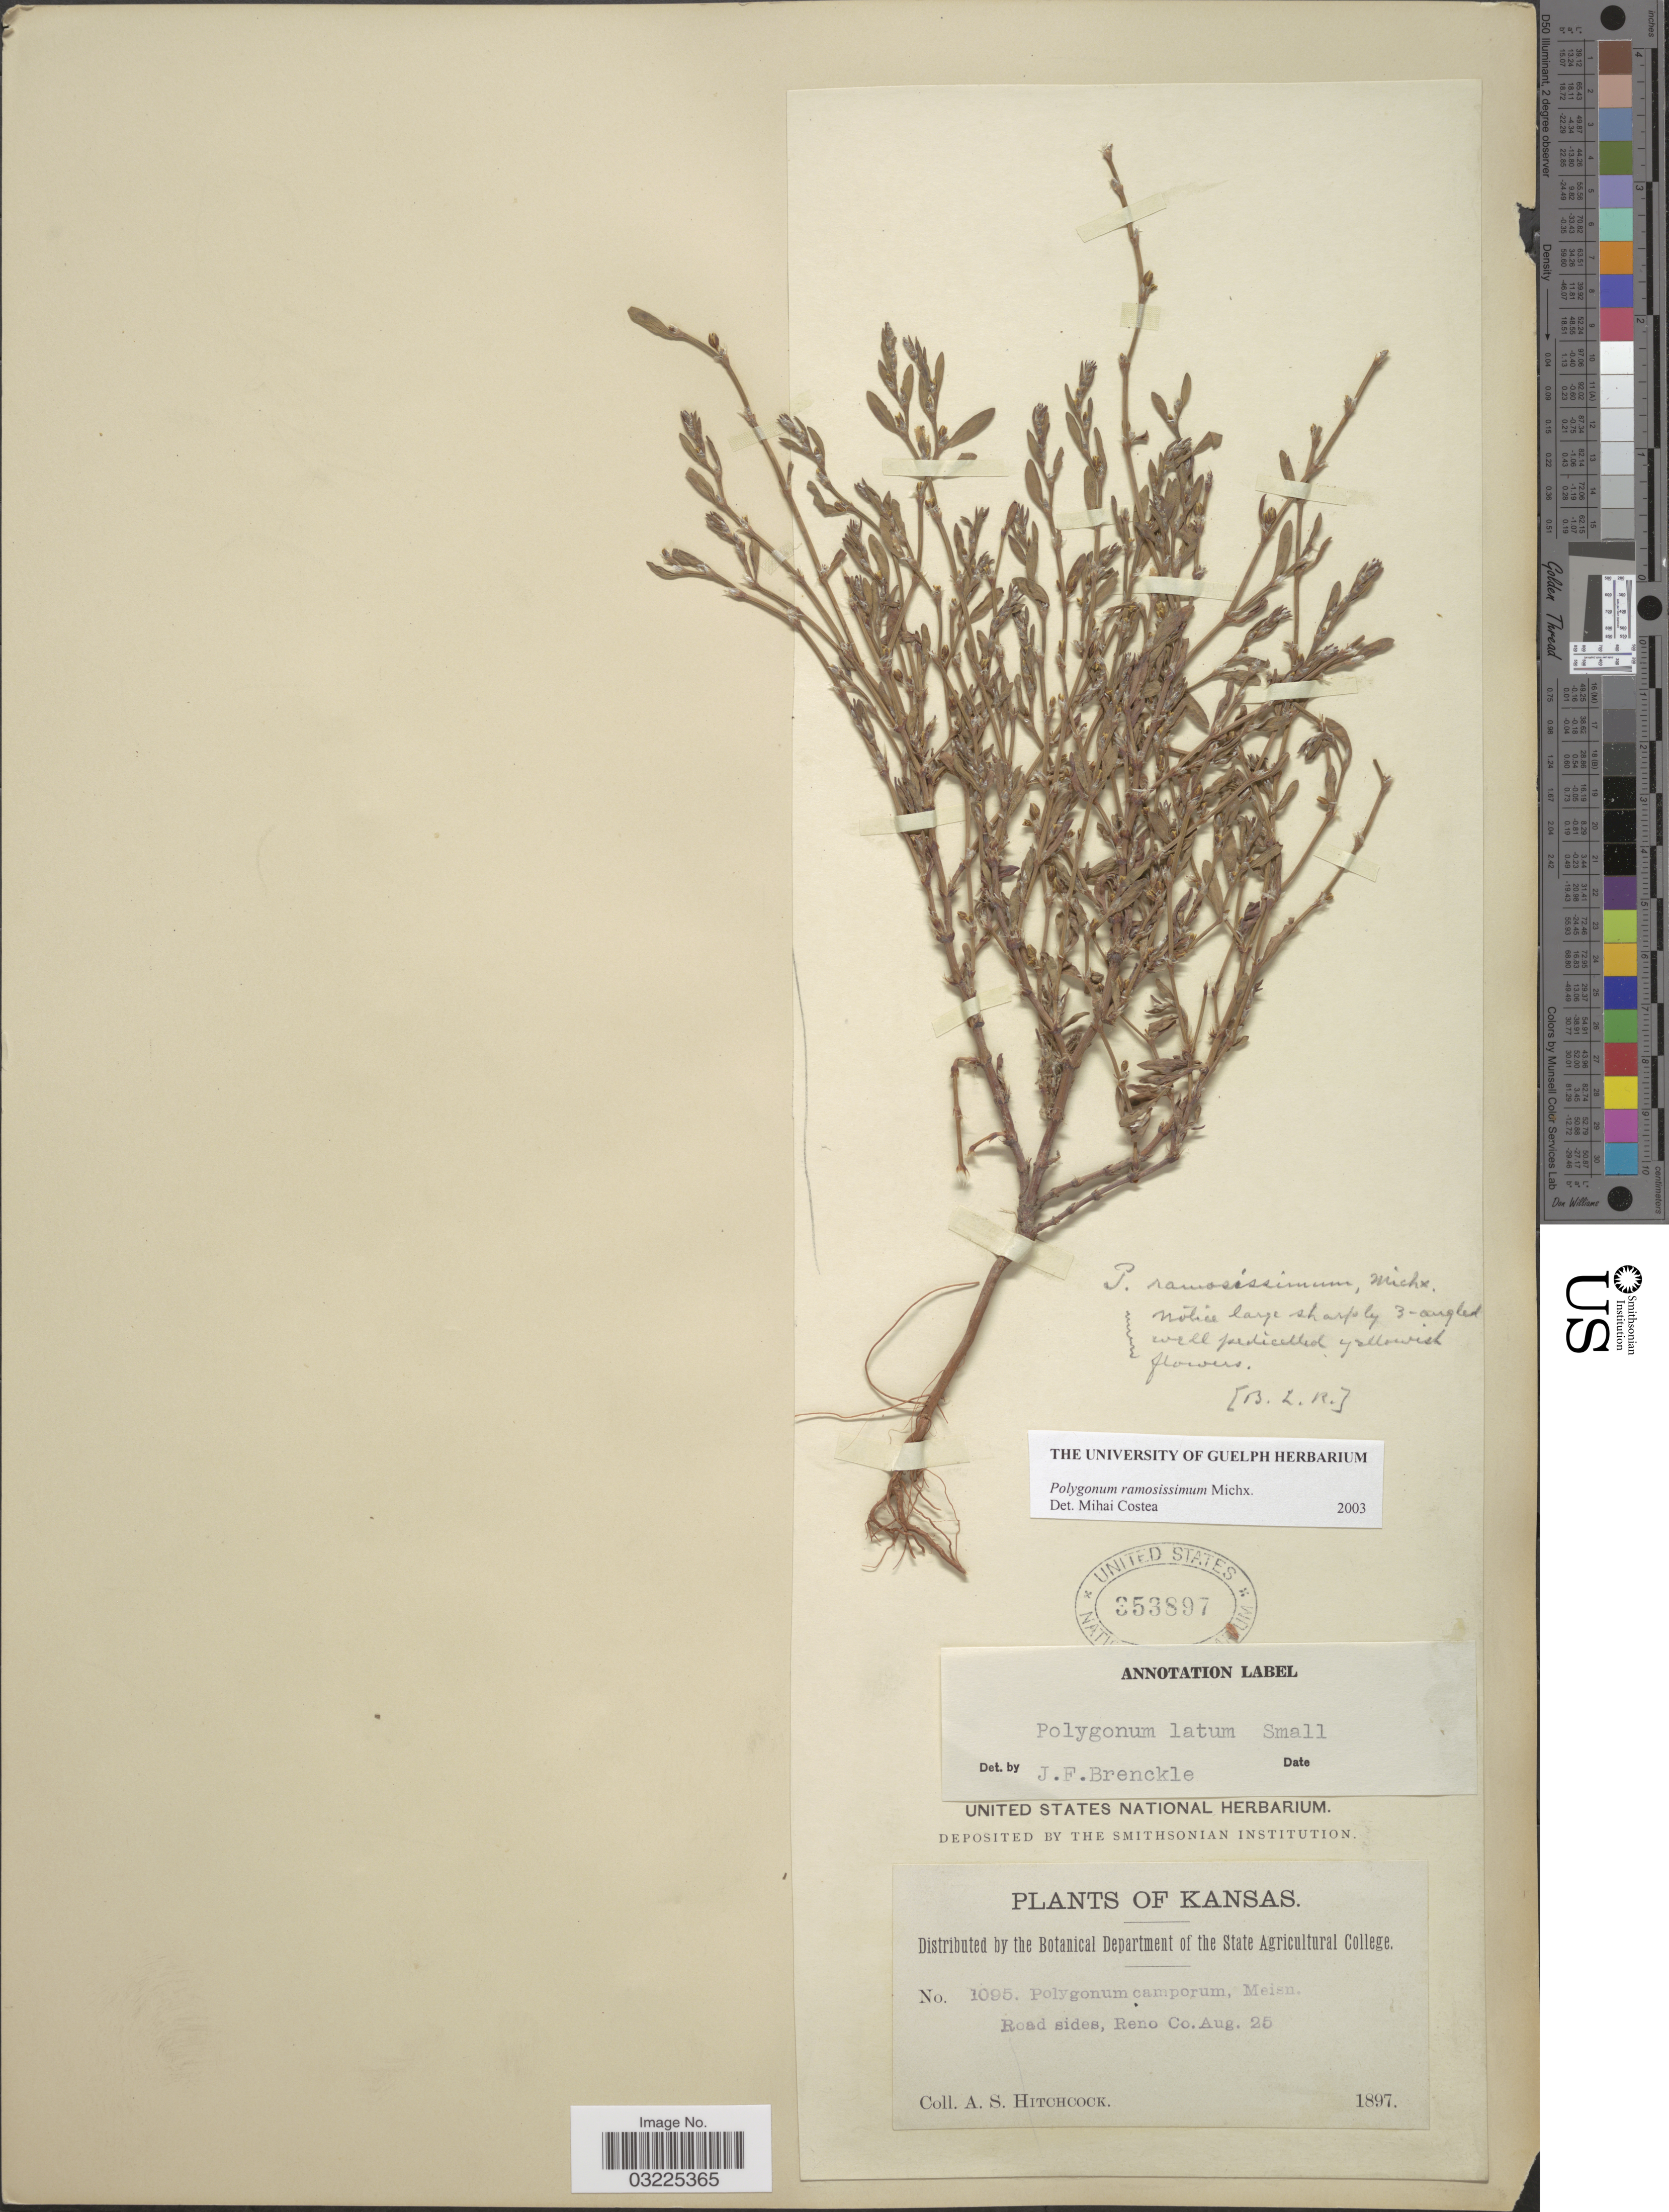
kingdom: Plantae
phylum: Tracheophyta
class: Magnoliopsida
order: Caryophyllales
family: Polygonaceae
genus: Polygonum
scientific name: Polygonum ramosissimum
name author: Michx.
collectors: A. S. Hitchcock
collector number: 1095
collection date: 1897-08-25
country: United States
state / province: Kansas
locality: Road sides, Reno Co.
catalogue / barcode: US 353897